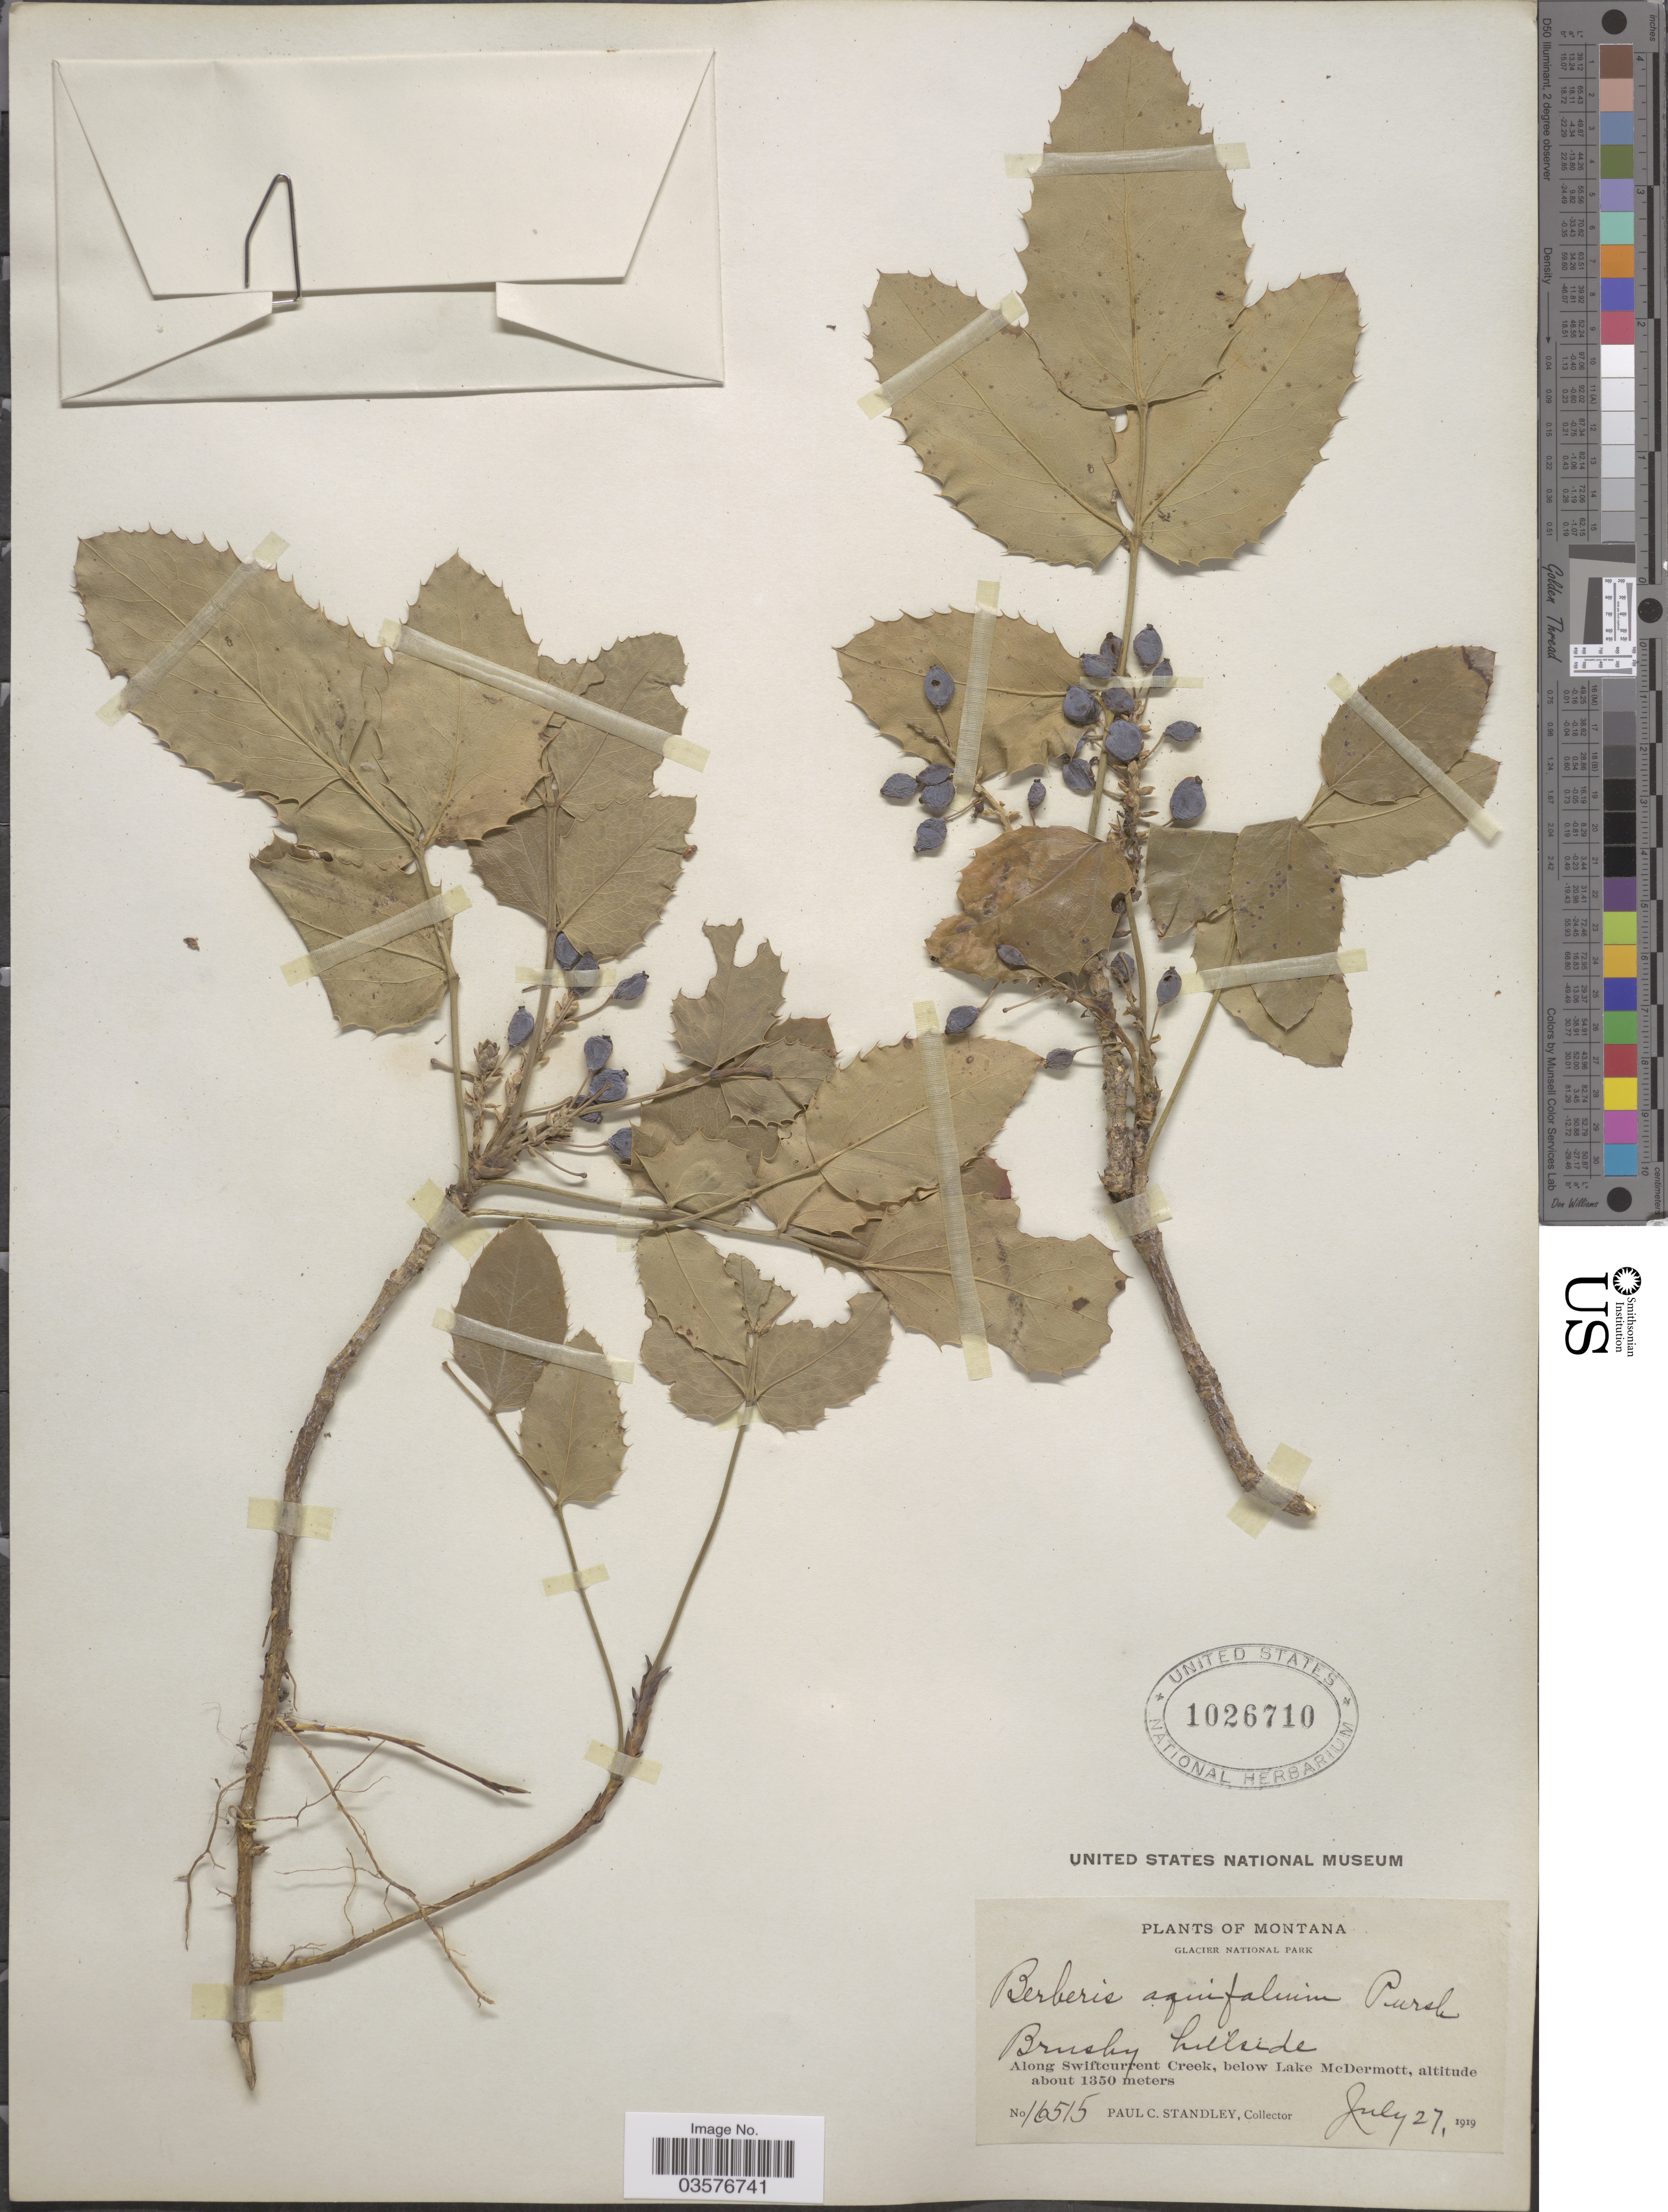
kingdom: Plantae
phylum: Tracheophyta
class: Magnoliopsida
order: Ranunculales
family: Berberidaceae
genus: Mahonia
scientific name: Mahonia repens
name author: (Lindl.) G. Don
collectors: P. C. Standley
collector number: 16515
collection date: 1919-07-27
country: United States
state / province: Montana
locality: Glacier National Park. Along Swiftcurrent Creek, below Lake McDermott.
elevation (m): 1350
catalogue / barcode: US 1026710